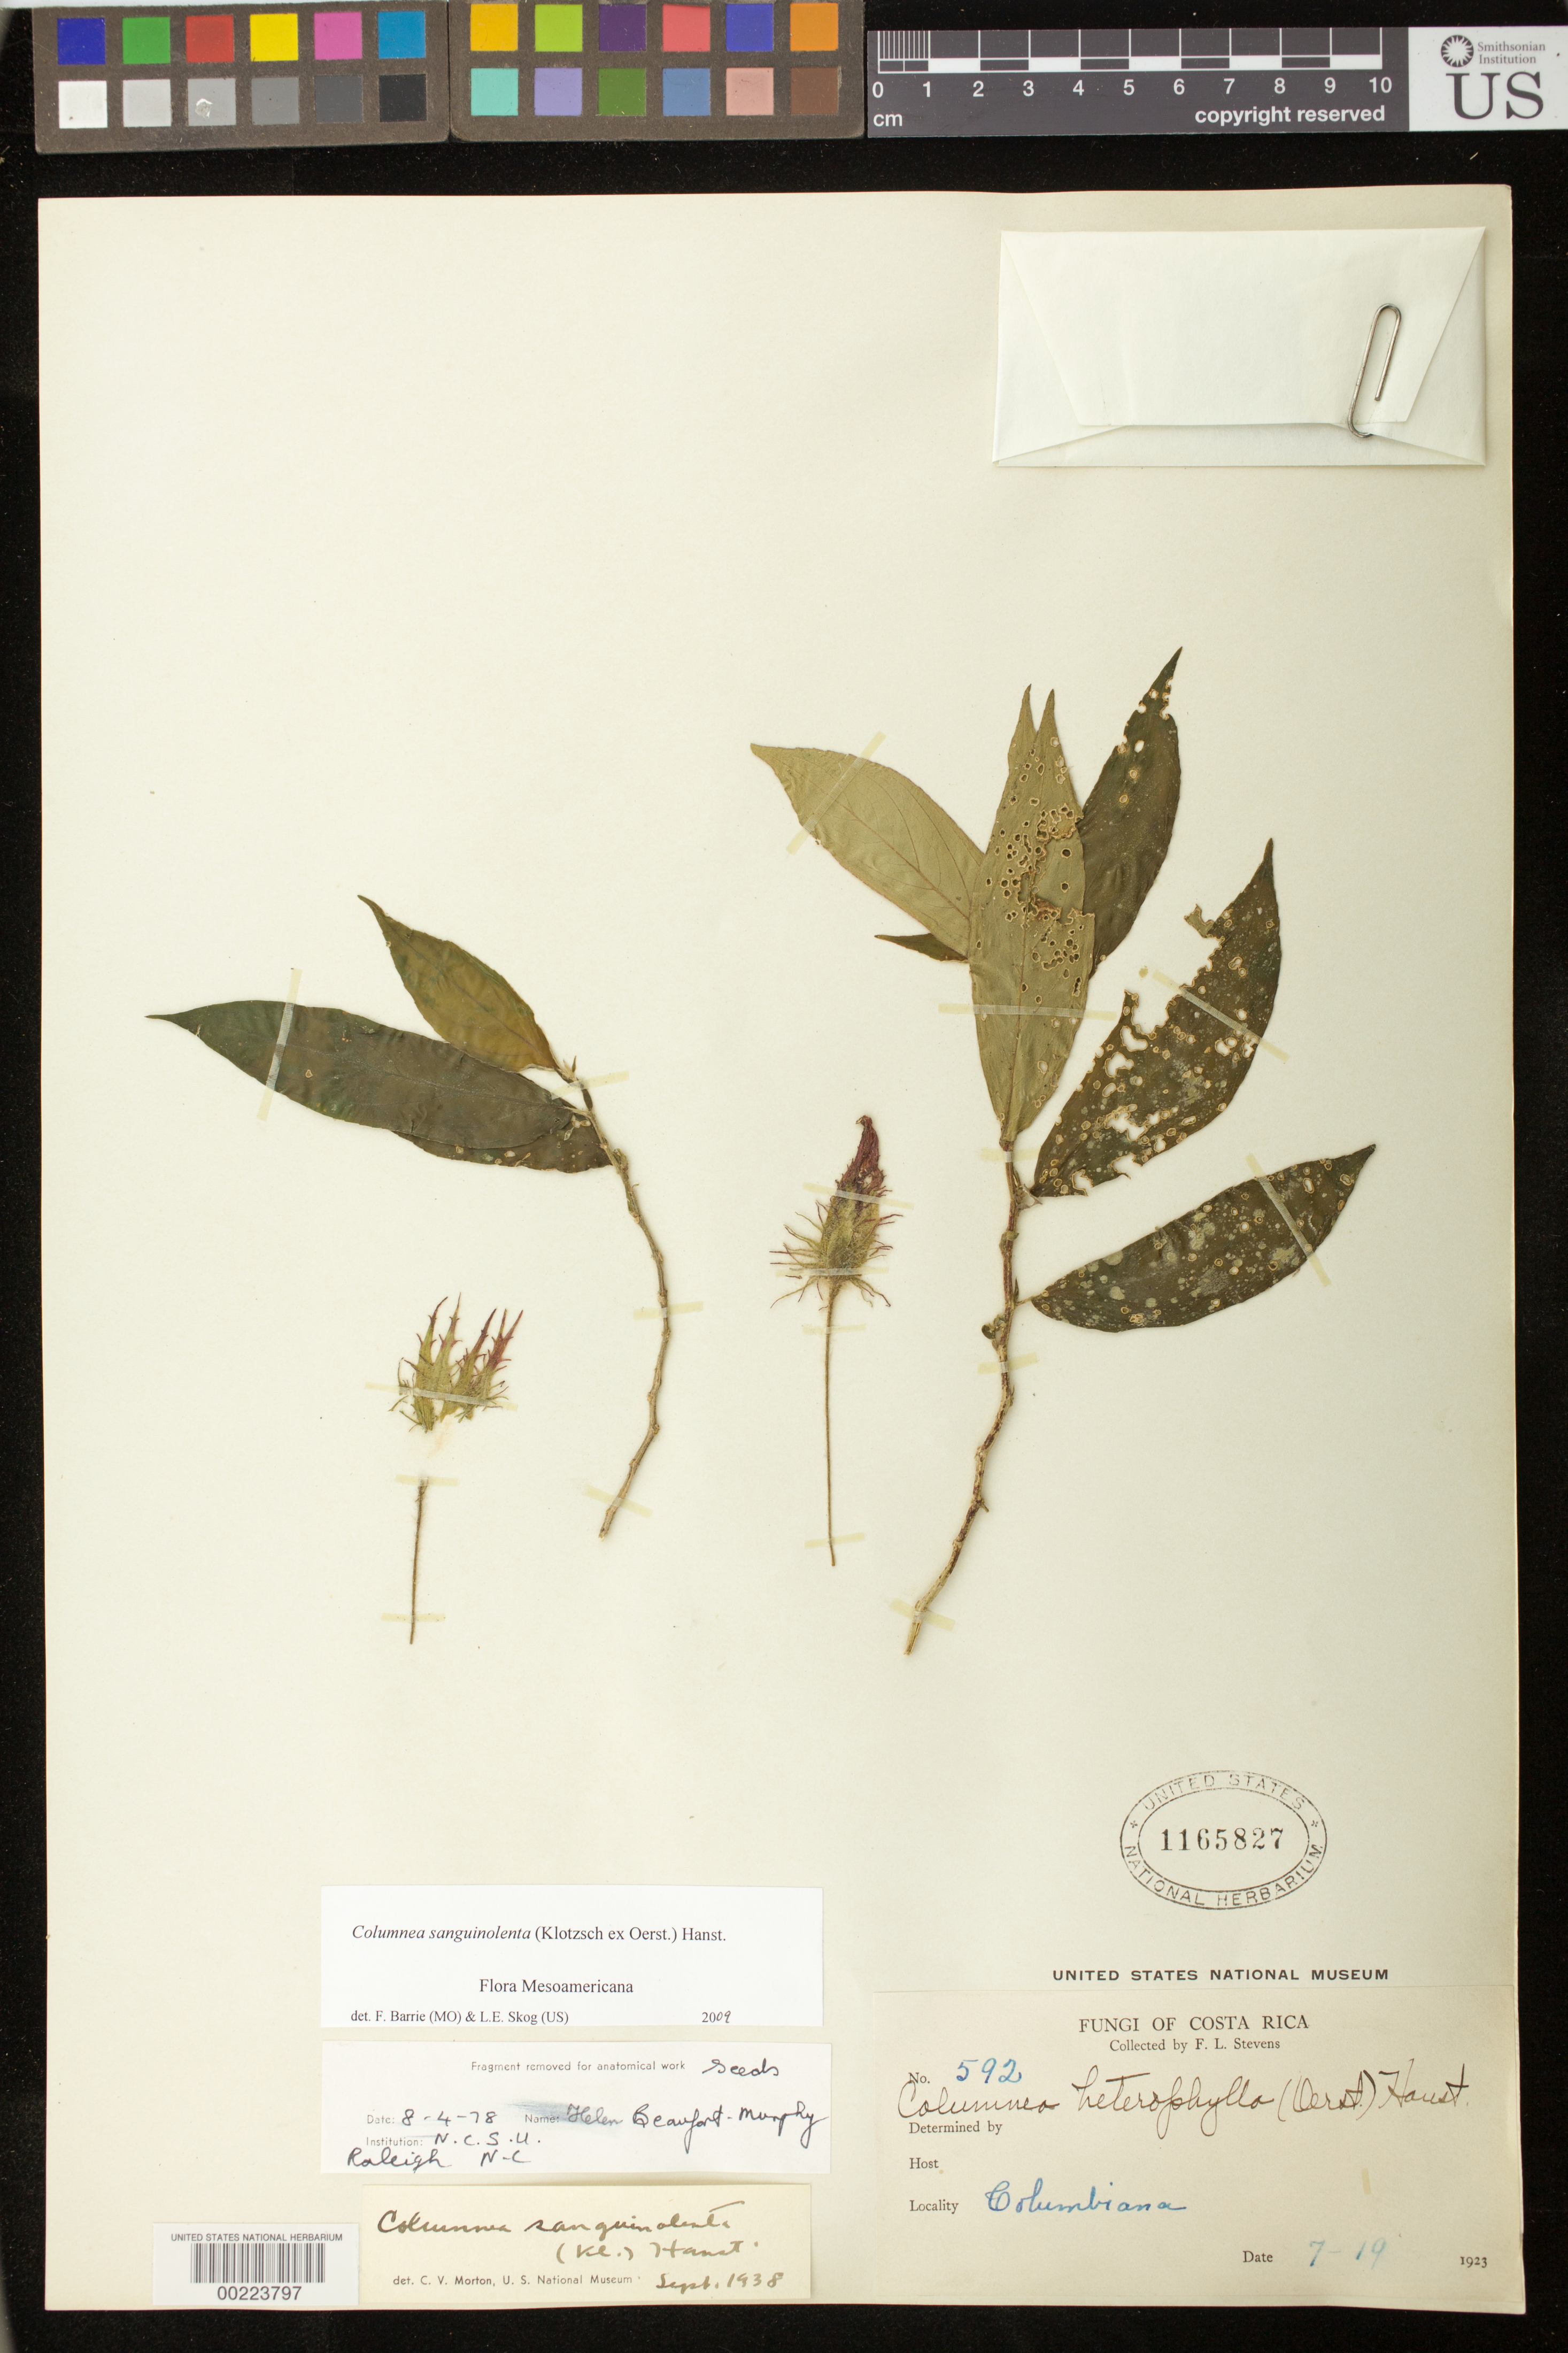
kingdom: Plantae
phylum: Tracheophyta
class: Magnoliopsida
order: Lamiales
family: Gesneriaceae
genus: Columnea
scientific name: Columnea sanguinolenta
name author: (Klotzsch ex Oerst.) Hanst.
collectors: F. L. Stevens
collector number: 592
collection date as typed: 19 Jul 1923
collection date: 1923-07-19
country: Costa Rica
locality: Columbiana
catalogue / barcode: US 1165827